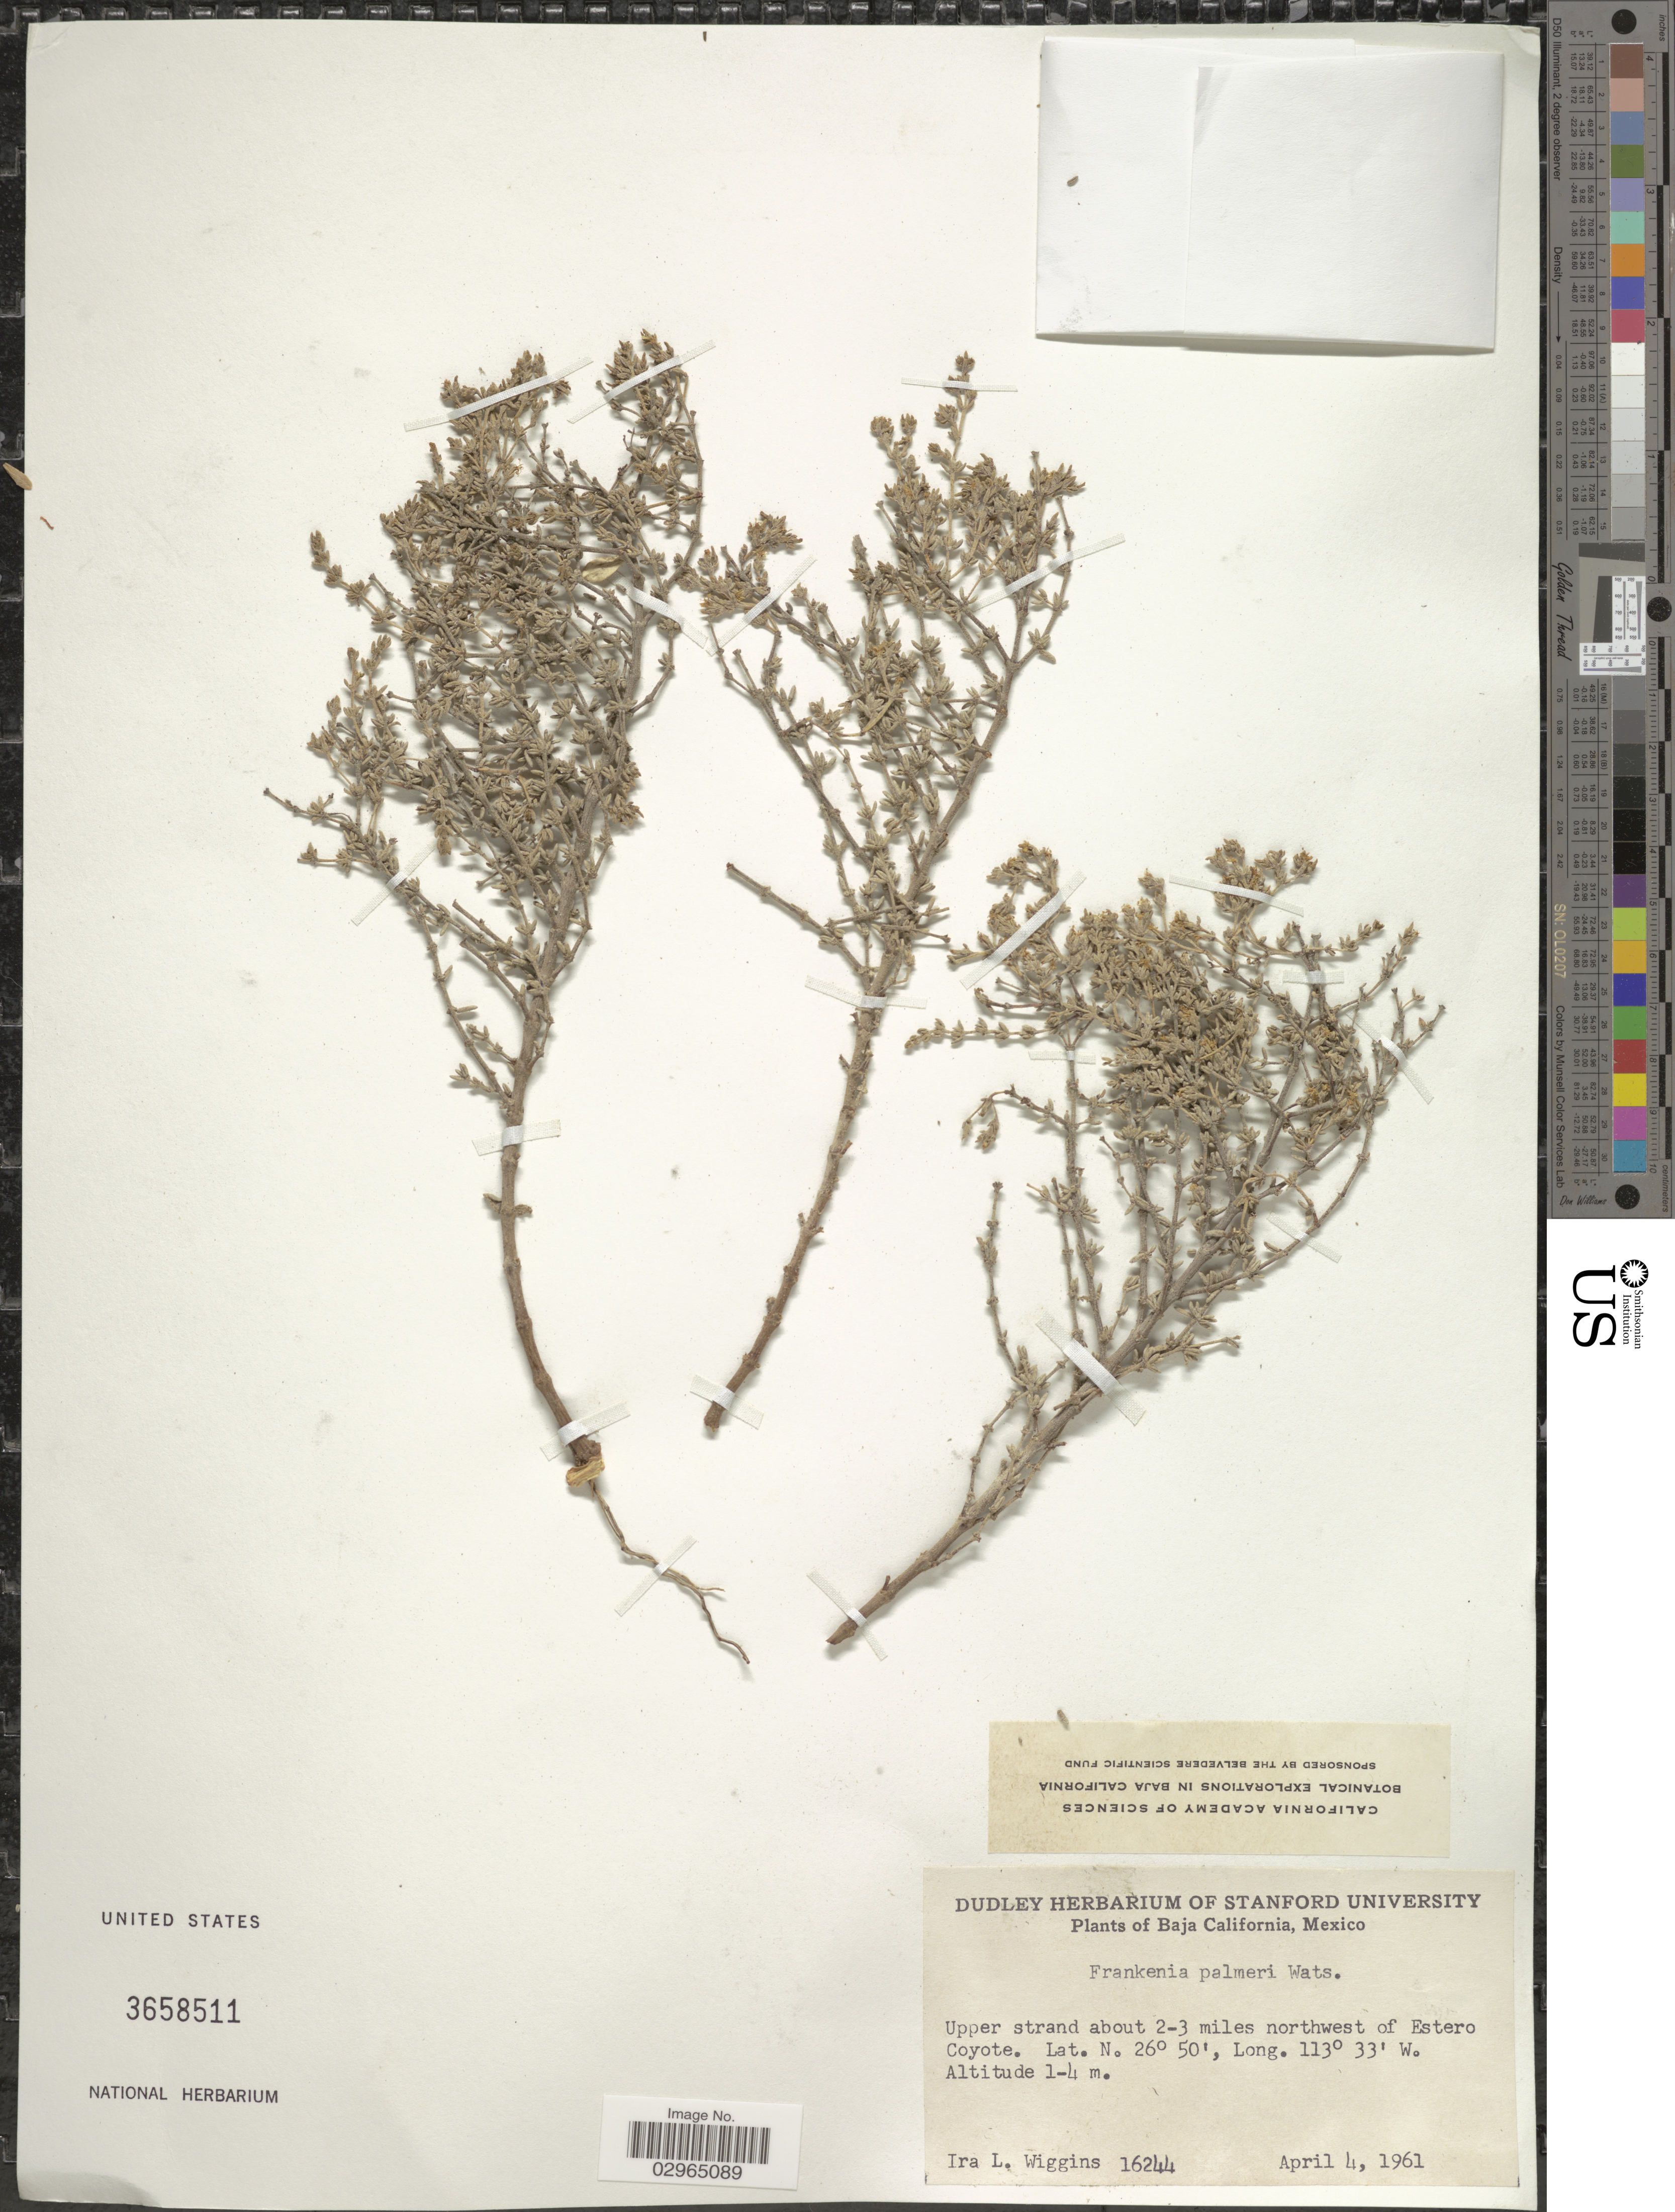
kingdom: Plantae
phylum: Tracheophyta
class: Magnoliopsida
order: Caryophyllales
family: Frankeniaceae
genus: Frankenia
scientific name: Frankenia palmeri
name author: S. Watson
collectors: I. L. Wiggins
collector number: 16244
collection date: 1961-04-04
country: Mexico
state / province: Baja California Sur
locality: Upper strand about 2-3 miles northwest of Estero Coyote.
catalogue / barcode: US 3658511